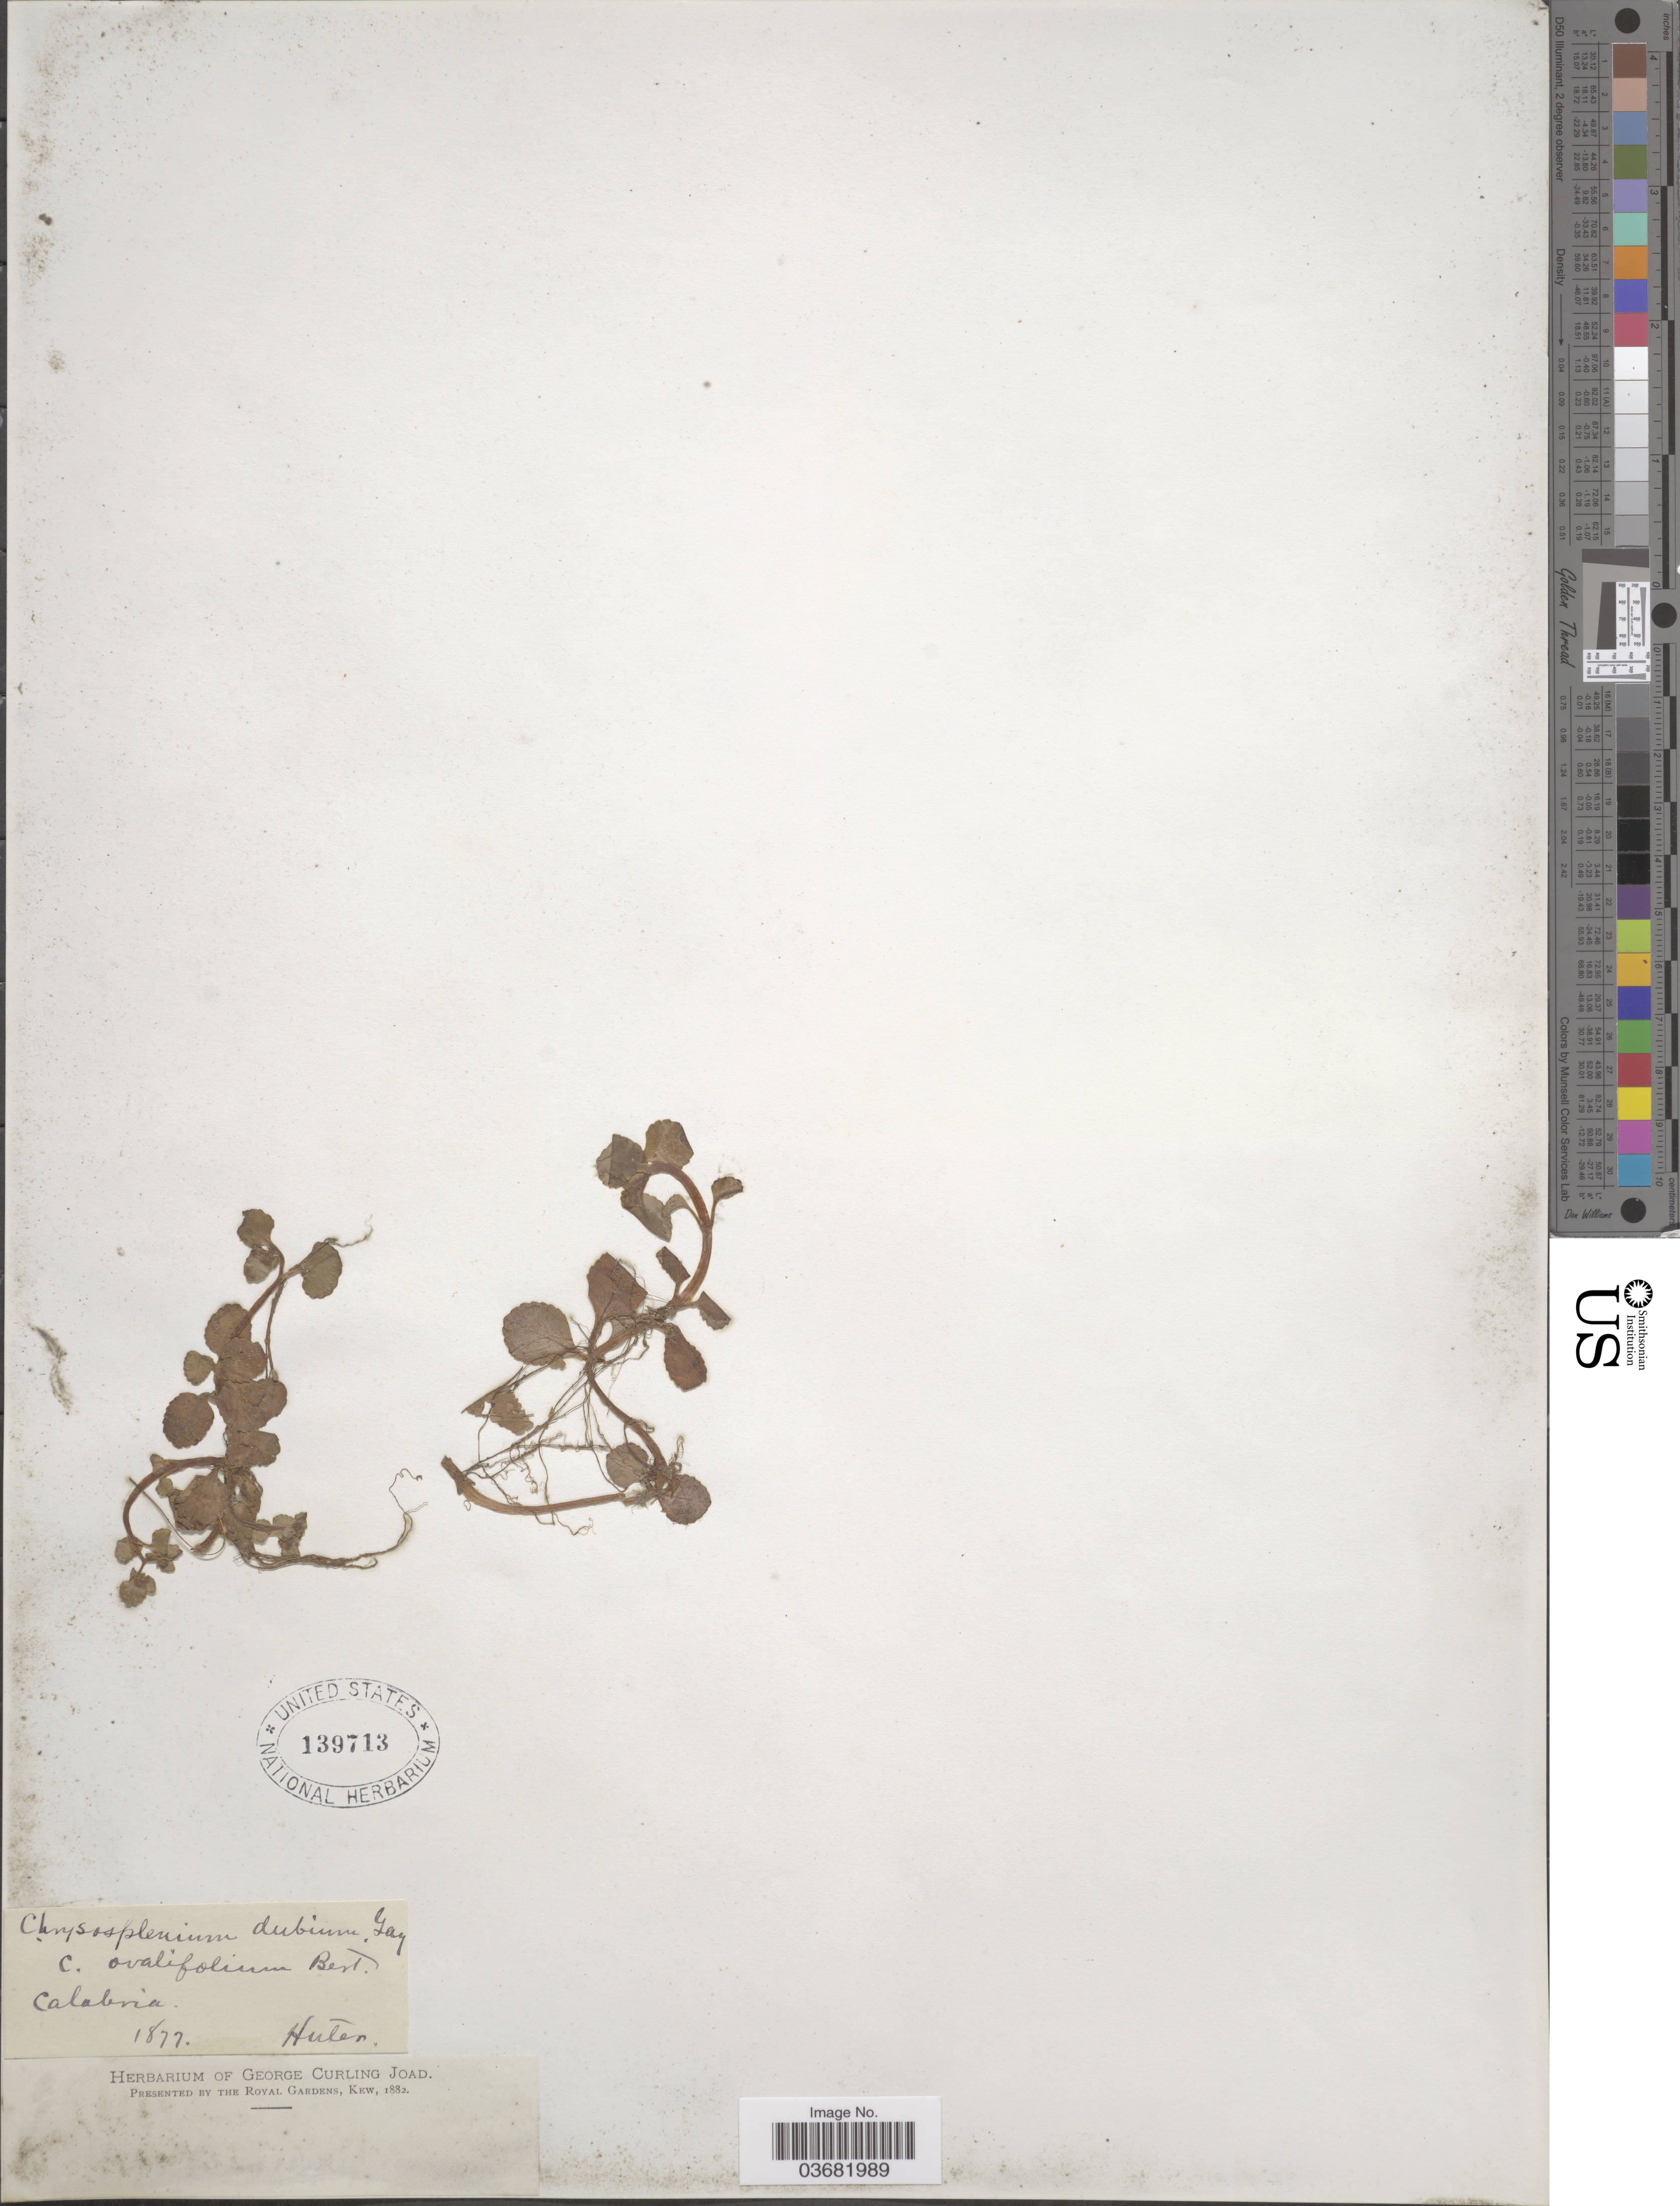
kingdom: Plantae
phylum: Tracheophyta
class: Magnoliopsida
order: Saxifragales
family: Saxifragaceae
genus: Chrysosplenium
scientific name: Chrysosplenium dubium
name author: J. Gay ex Ser.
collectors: -. Huter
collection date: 1877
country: Italy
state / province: Calabria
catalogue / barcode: US 139713